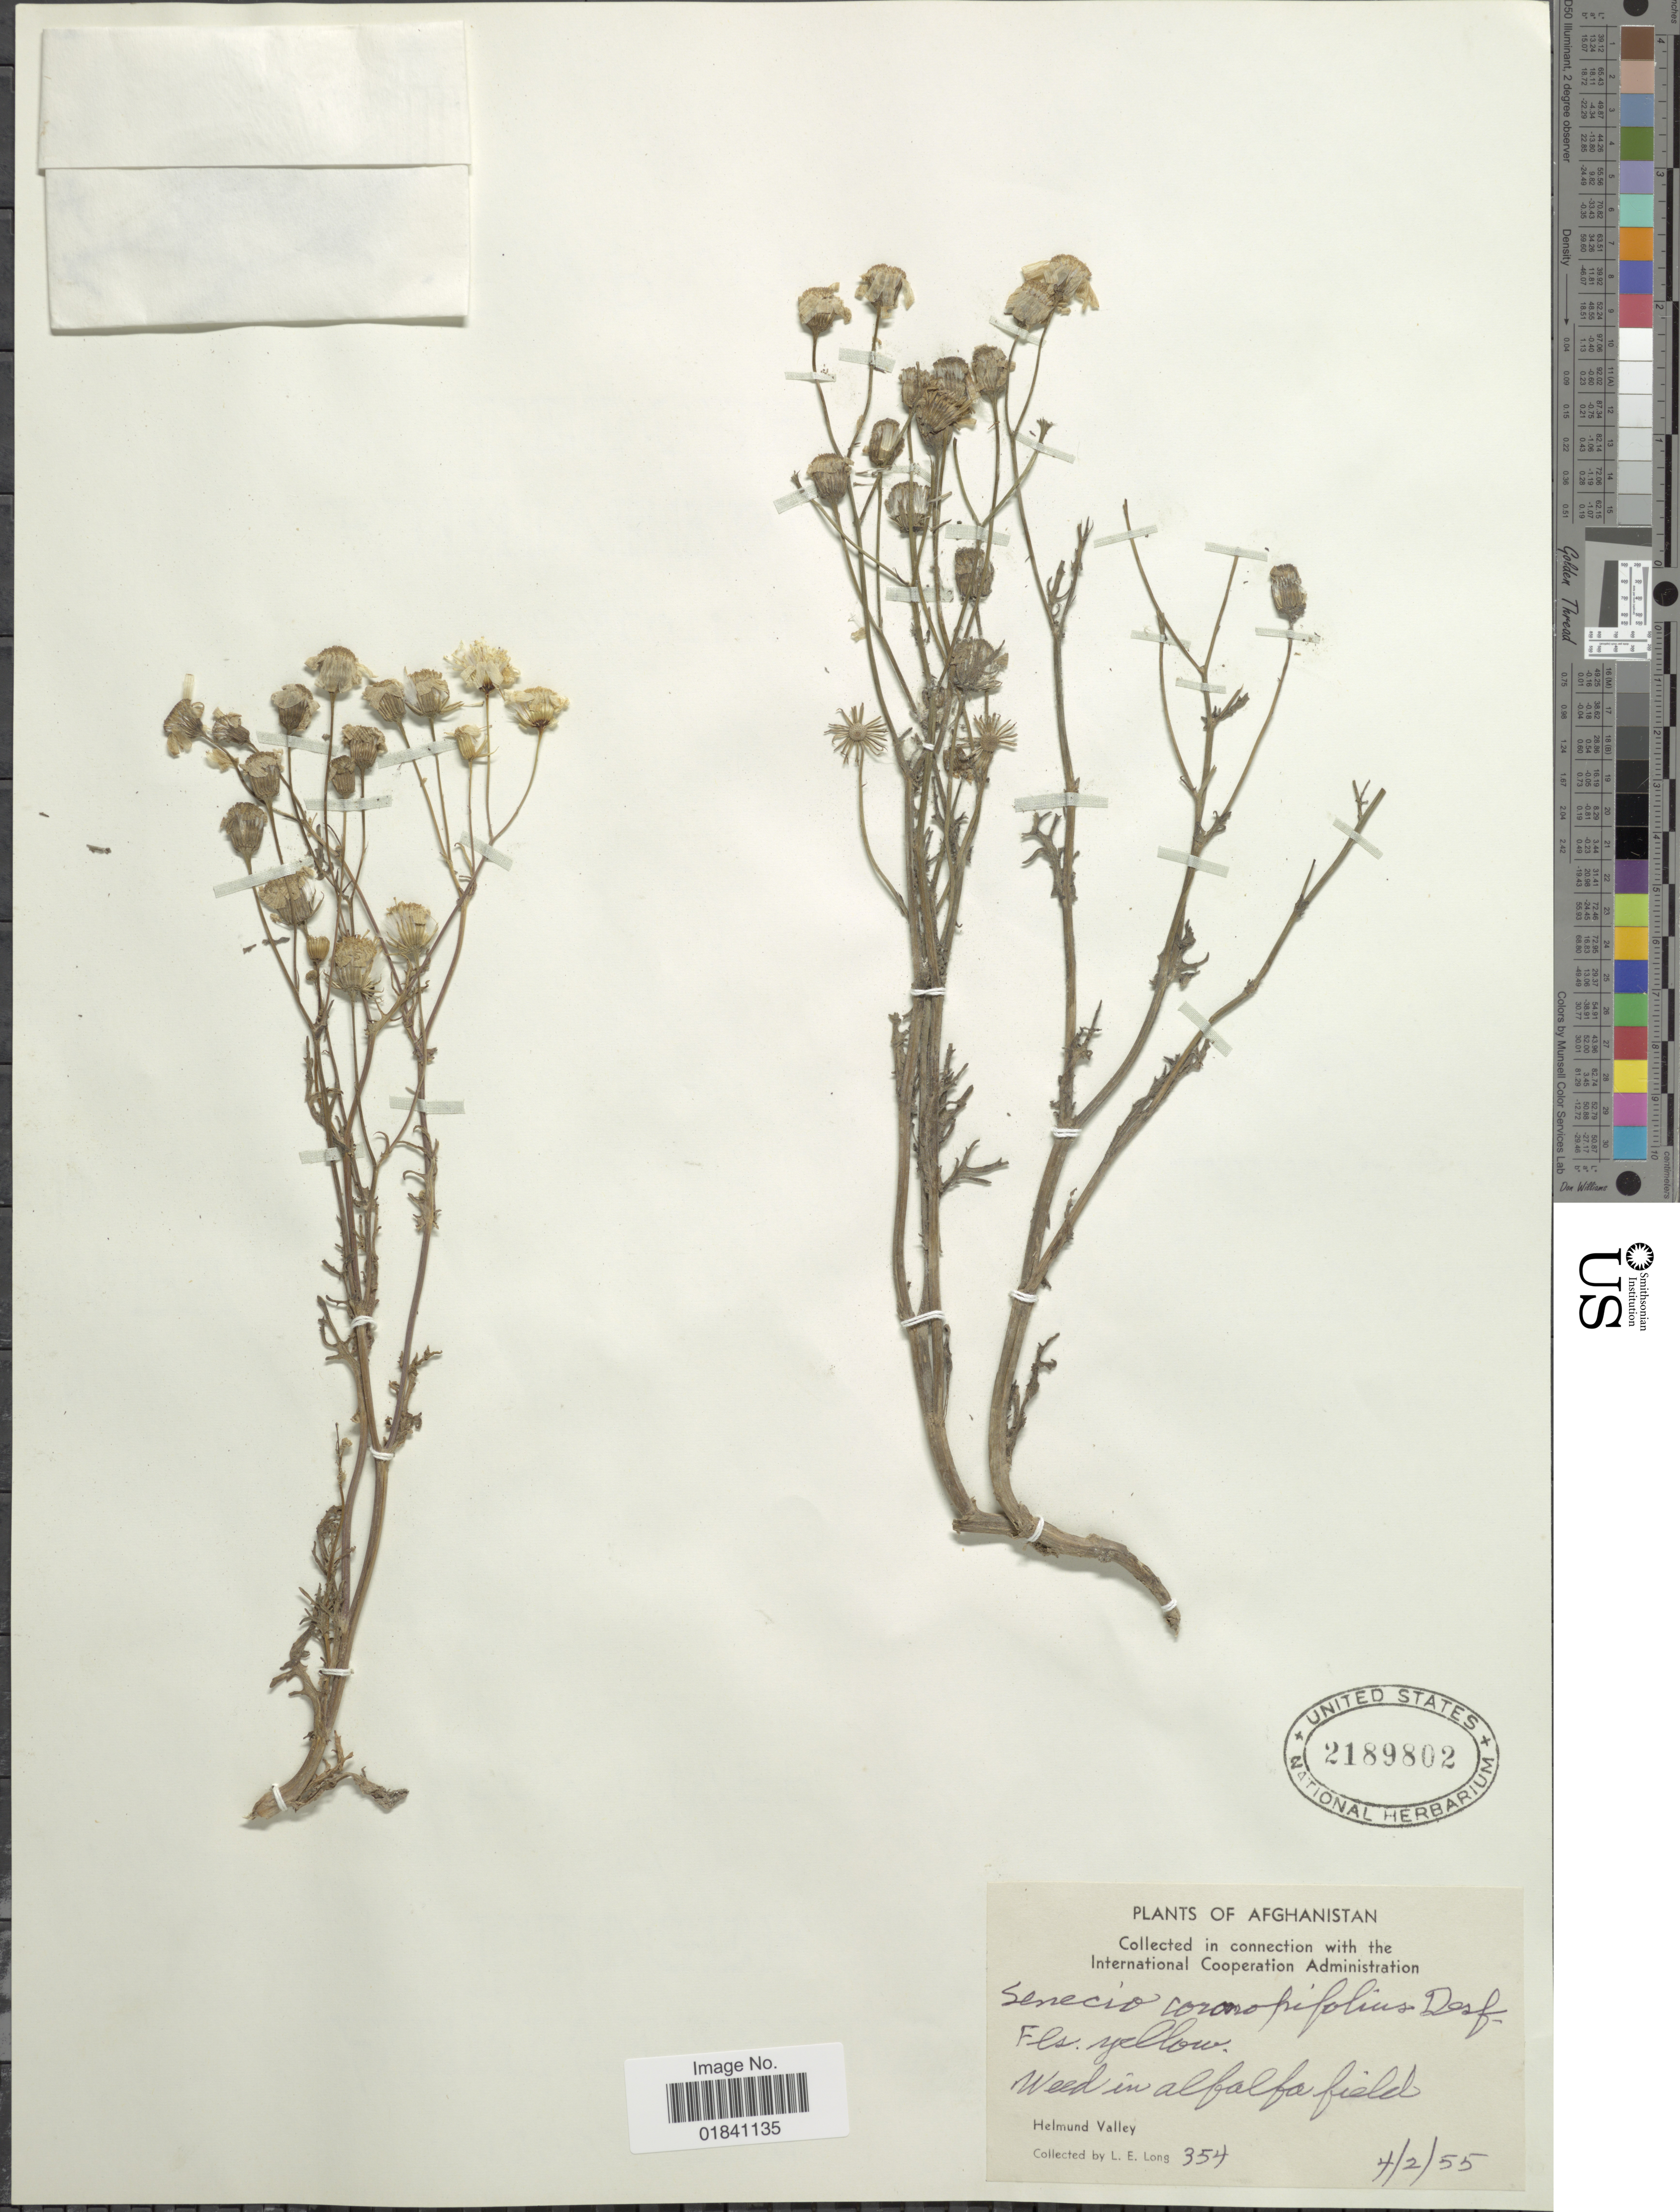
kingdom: Plantae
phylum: Tracheophyta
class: Magnoliopsida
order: Asterales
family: Asteraceae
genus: Senecio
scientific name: Senecio coronopifolius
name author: Desf.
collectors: L. E. Long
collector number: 354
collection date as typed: Transcribed d/m/y: 4/2/55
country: Afghanistan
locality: Helmund Valley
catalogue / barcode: US 2189802